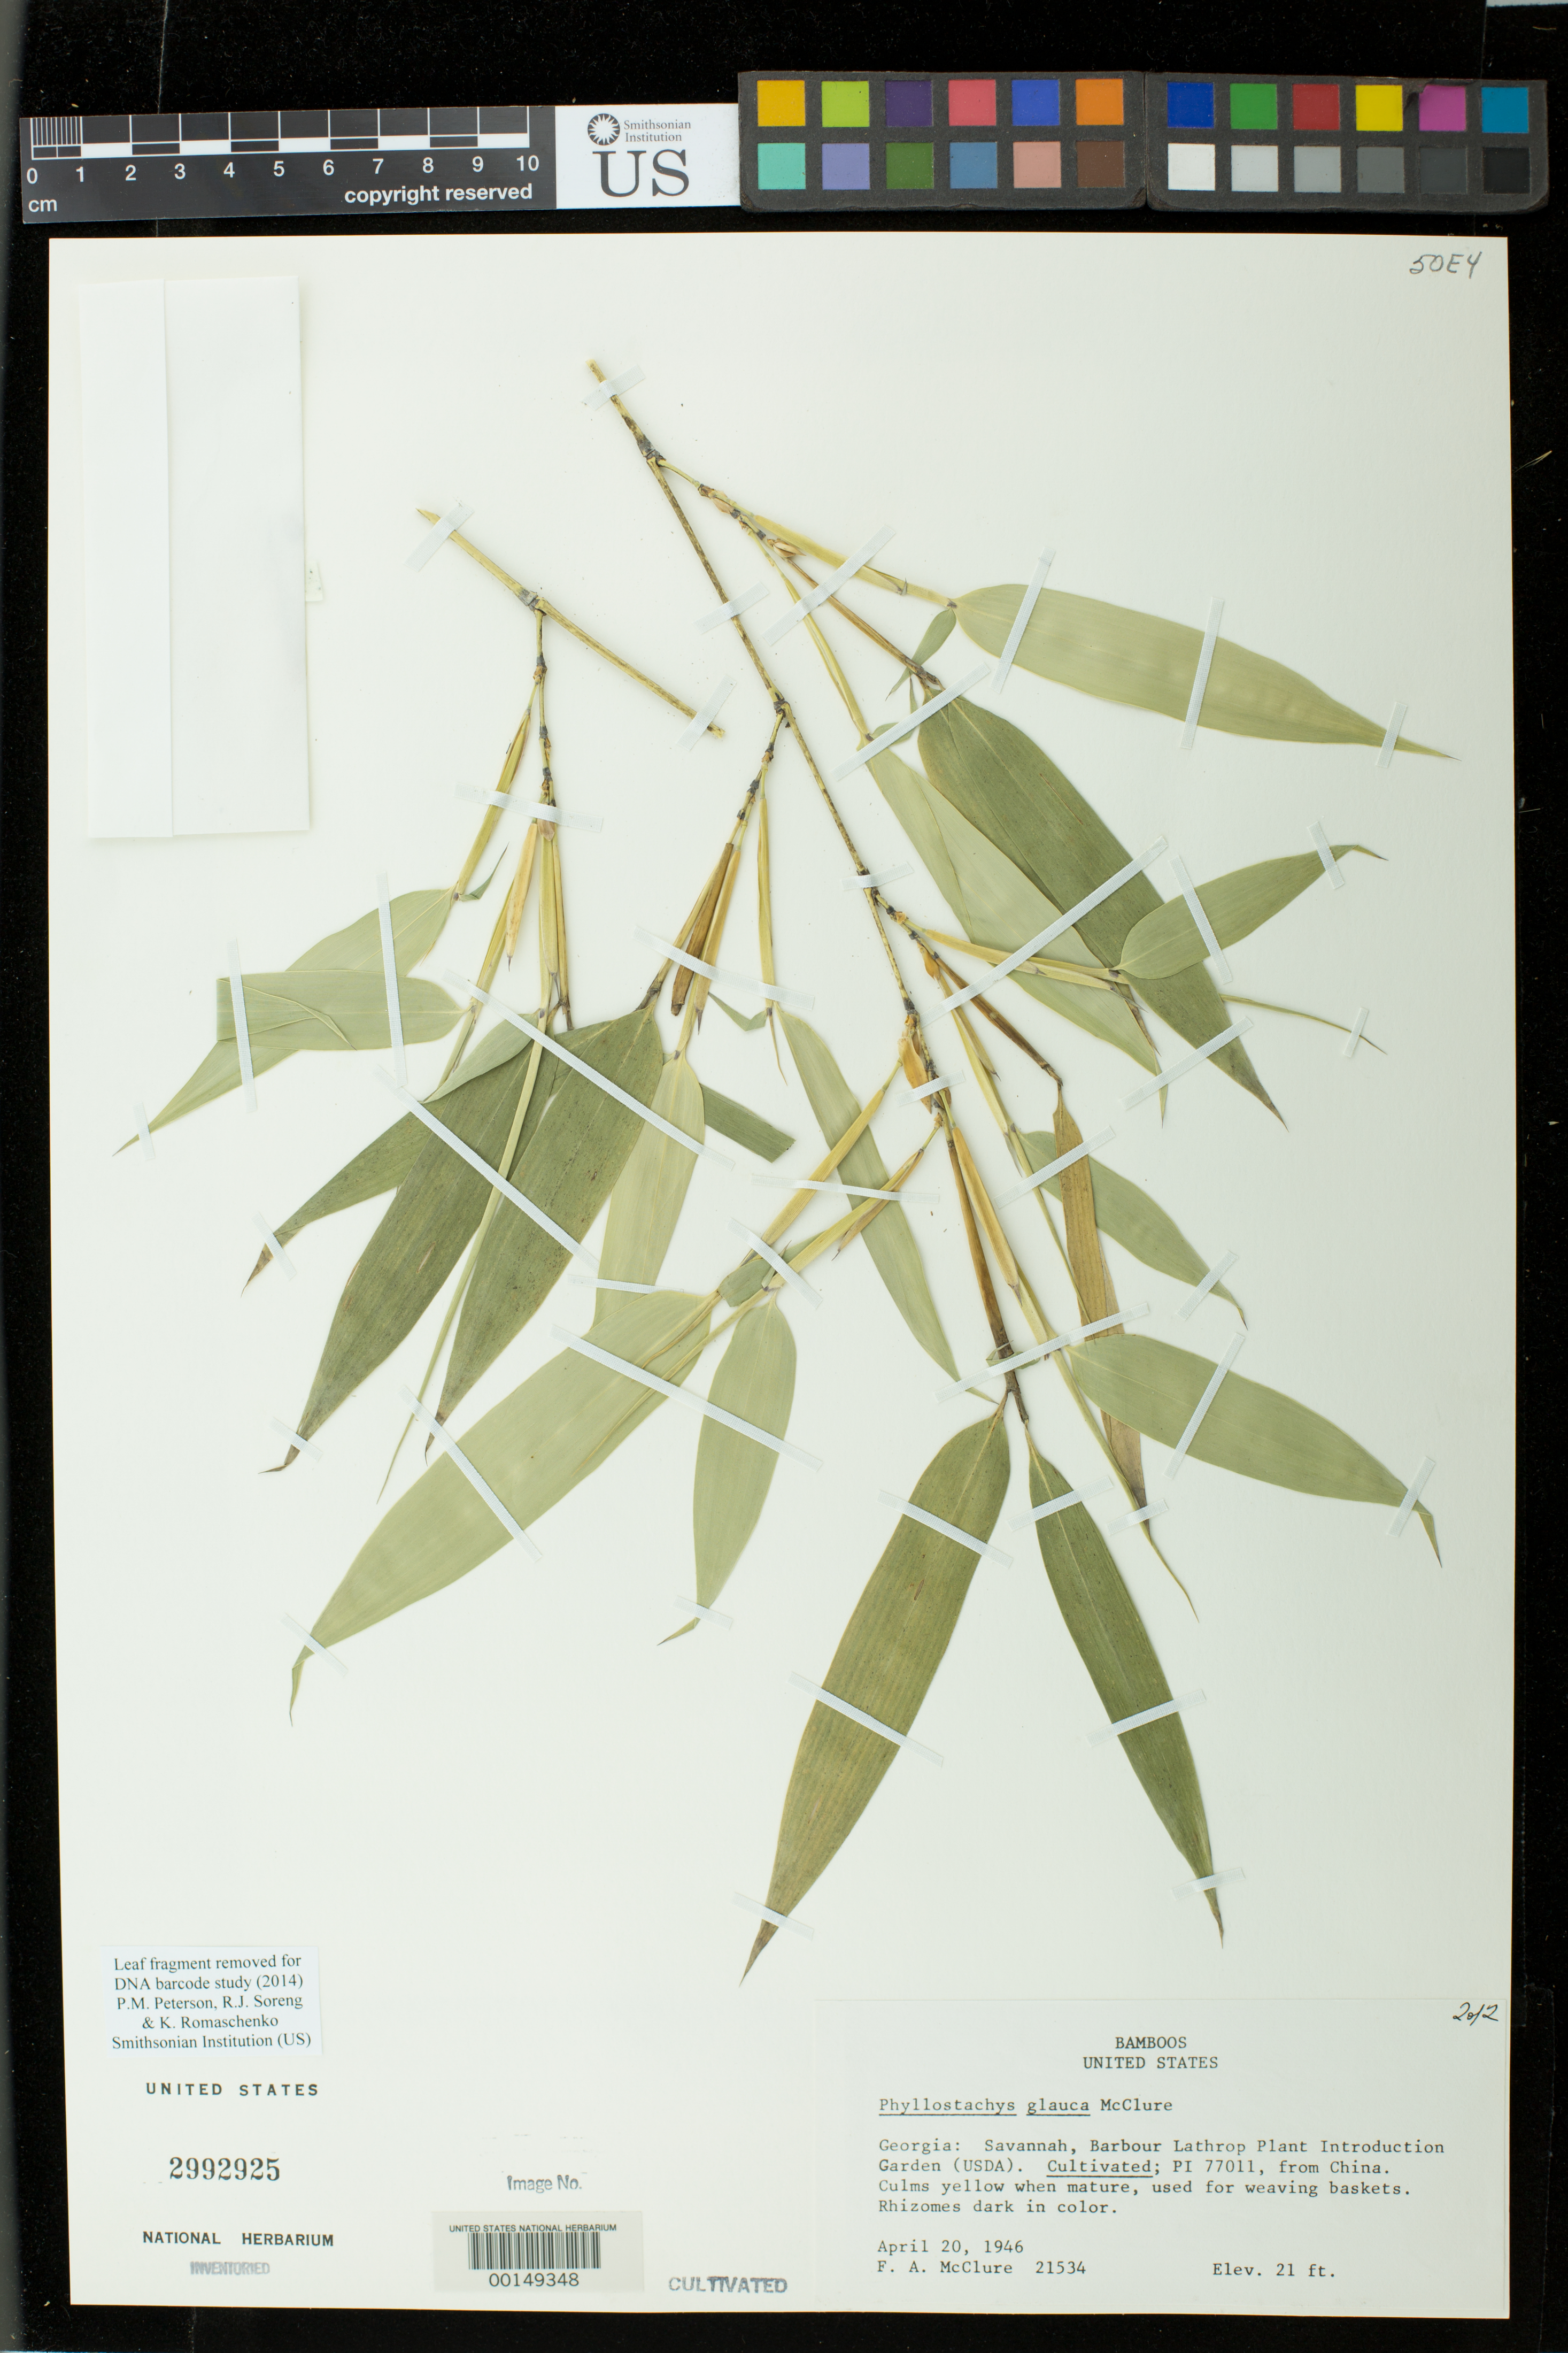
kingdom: Plantae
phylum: Tracheophyta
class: Liliopsida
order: Poales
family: Poaceae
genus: Phyllostachys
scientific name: Phyllostachys glauca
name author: McClure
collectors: F. A. McClure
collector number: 21534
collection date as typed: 20 Apr 1946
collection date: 1946-04-20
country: United States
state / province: Georgia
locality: Savannah, barbour lathrop p.i. garden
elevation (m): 6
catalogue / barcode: US 2992925